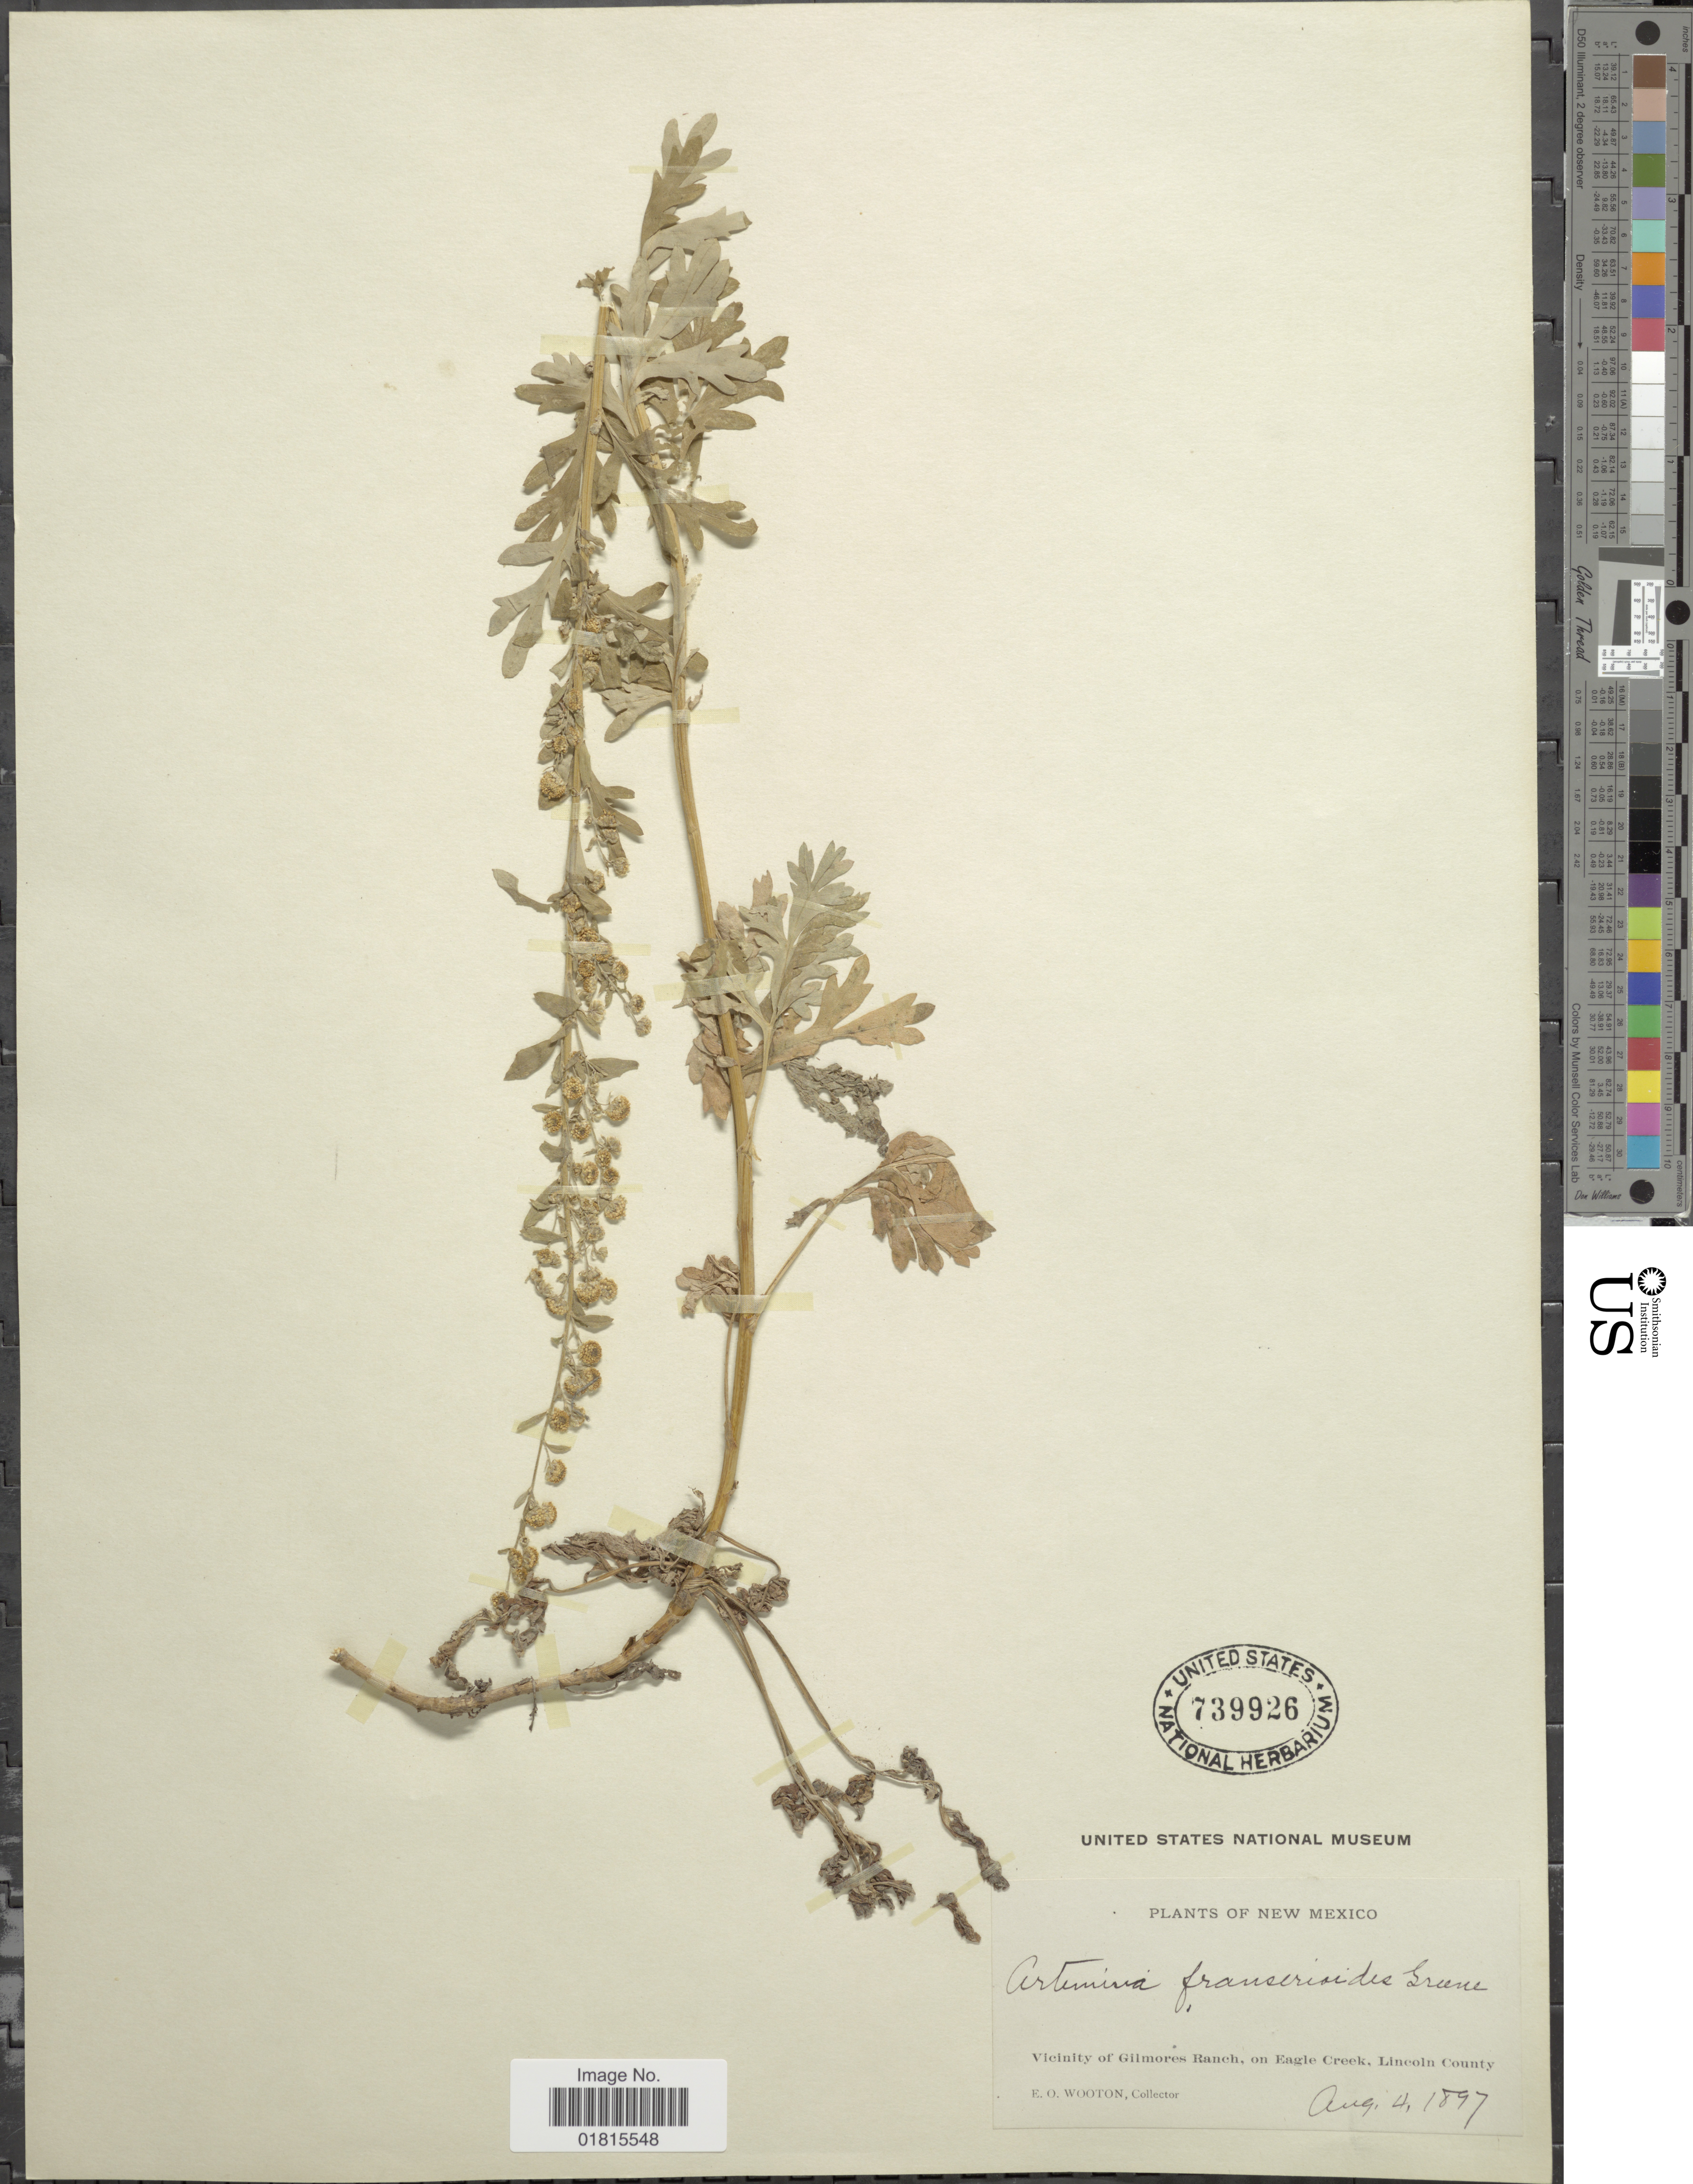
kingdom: Plantae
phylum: Tracheophyta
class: Magnoliopsida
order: Asterales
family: Asteraceae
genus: Artemisia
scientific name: Artemisia franserioides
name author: Greene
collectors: E. O. Wooton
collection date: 1897-08-04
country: United States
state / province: New Mexico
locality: Vicinity of Gilmores Ranch, on Eagle Creek, Lincoln County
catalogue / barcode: US 739926